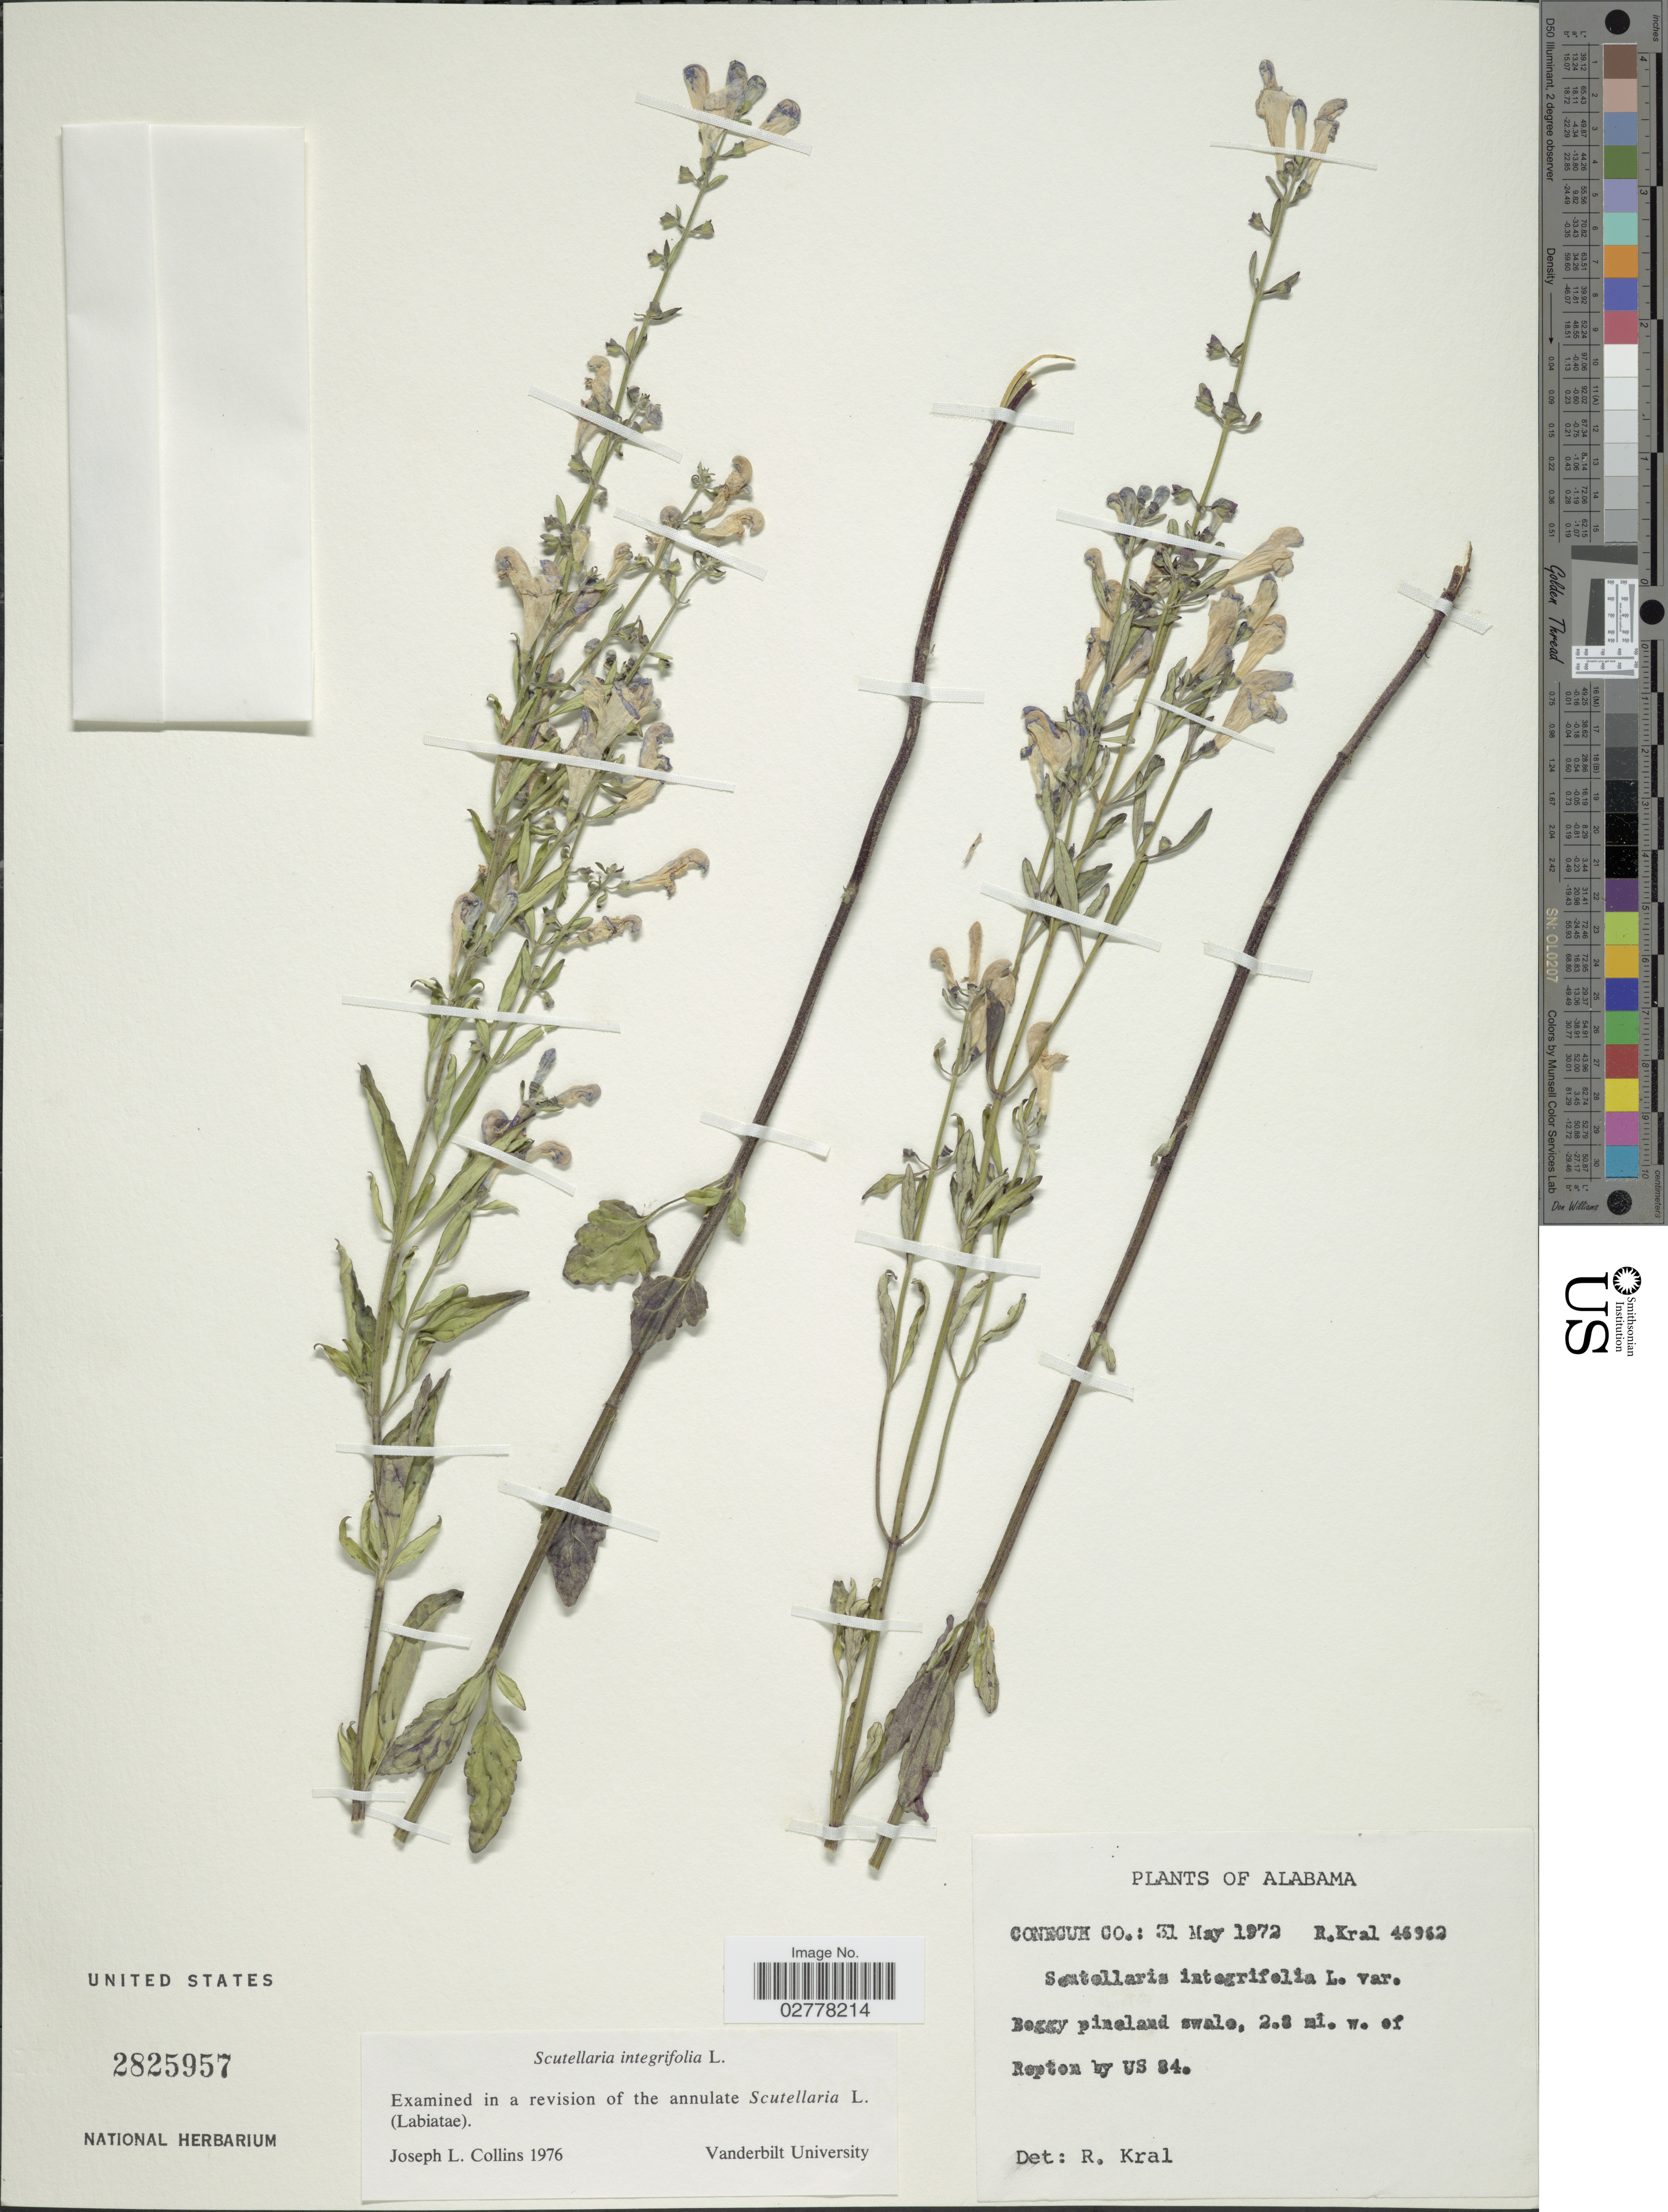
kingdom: Plantae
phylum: Tracheophyta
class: Magnoliopsida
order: Lamiales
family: Lamiaceae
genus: Scutellaria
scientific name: Scutellaria integrifolia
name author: L.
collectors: R. Kral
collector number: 46962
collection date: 1972-05-31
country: United States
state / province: Alabama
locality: Conecuh Co. Boggy pineland swale, 2.8 mi. w. of Repton by US 34.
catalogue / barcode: US 2825957